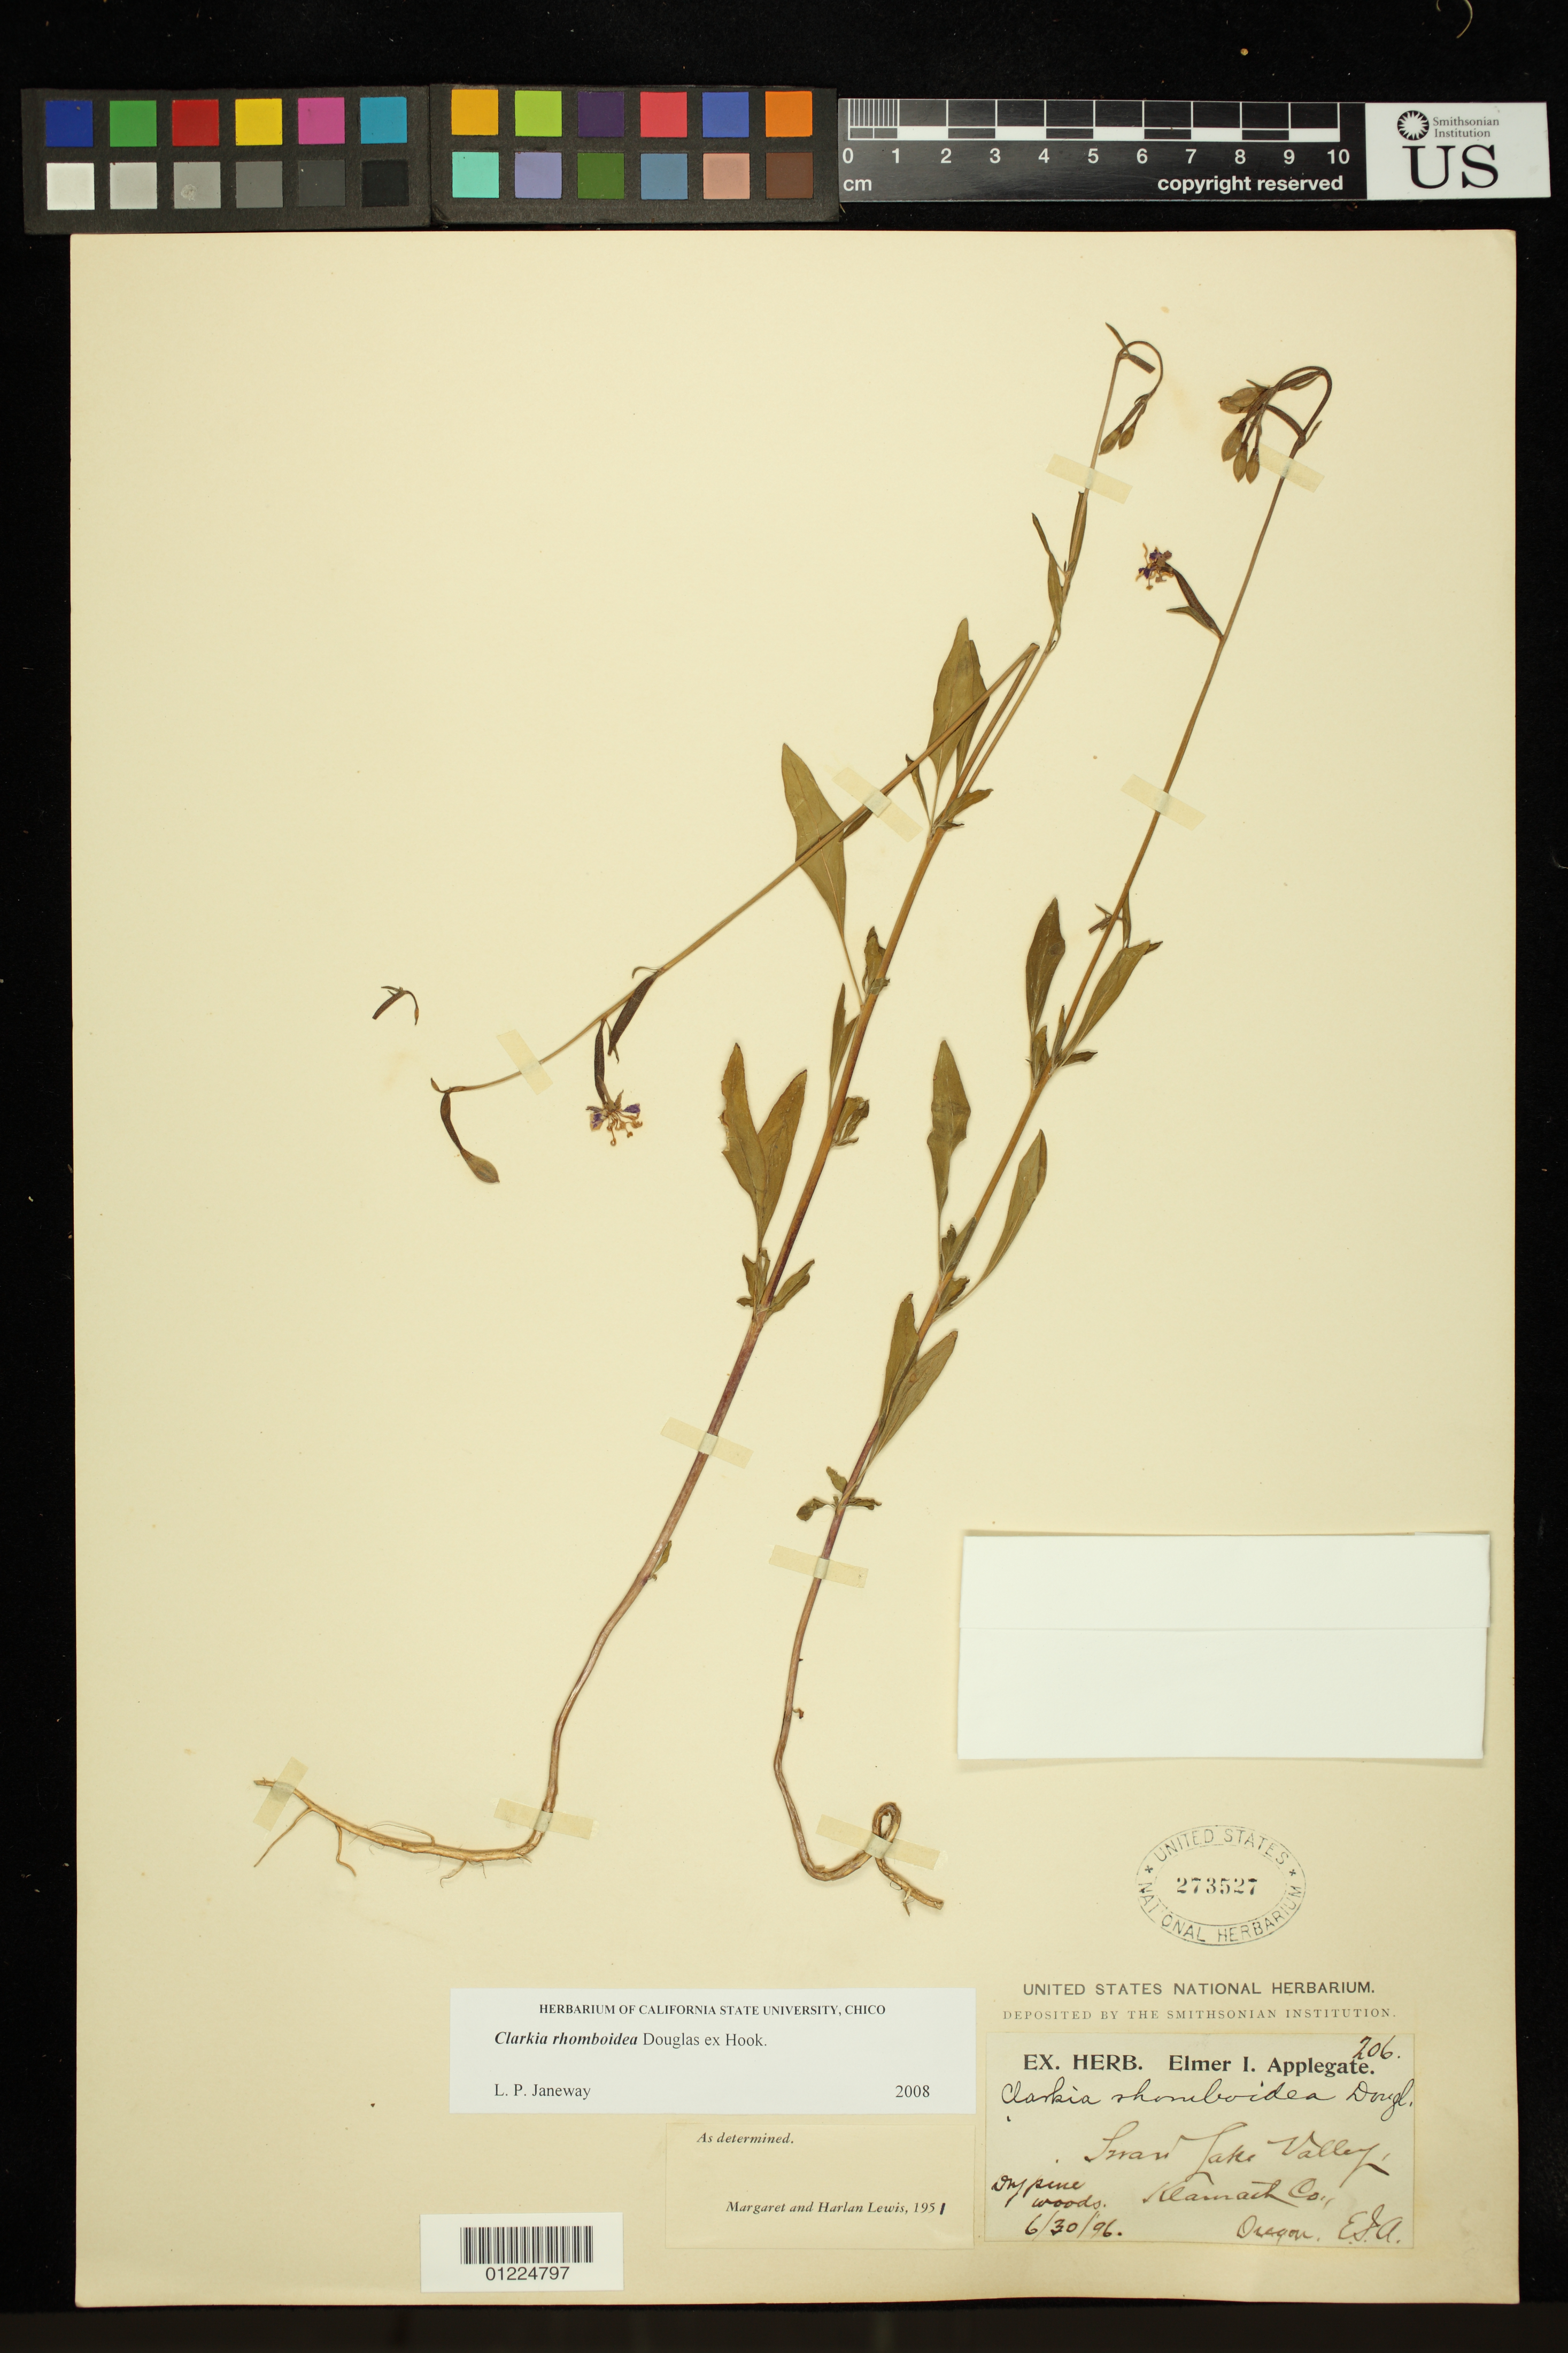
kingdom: Plantae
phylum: Tracheophyta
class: Magnoliopsida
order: Myrtales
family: Onagraceae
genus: Clarkia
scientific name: Clarkia rhomboidea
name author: Douglas ex Hook.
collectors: E. I. Applegate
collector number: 206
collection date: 1896-06-30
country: United States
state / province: Oregon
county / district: Klamath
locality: Swan Lake Valley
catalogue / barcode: US 273527